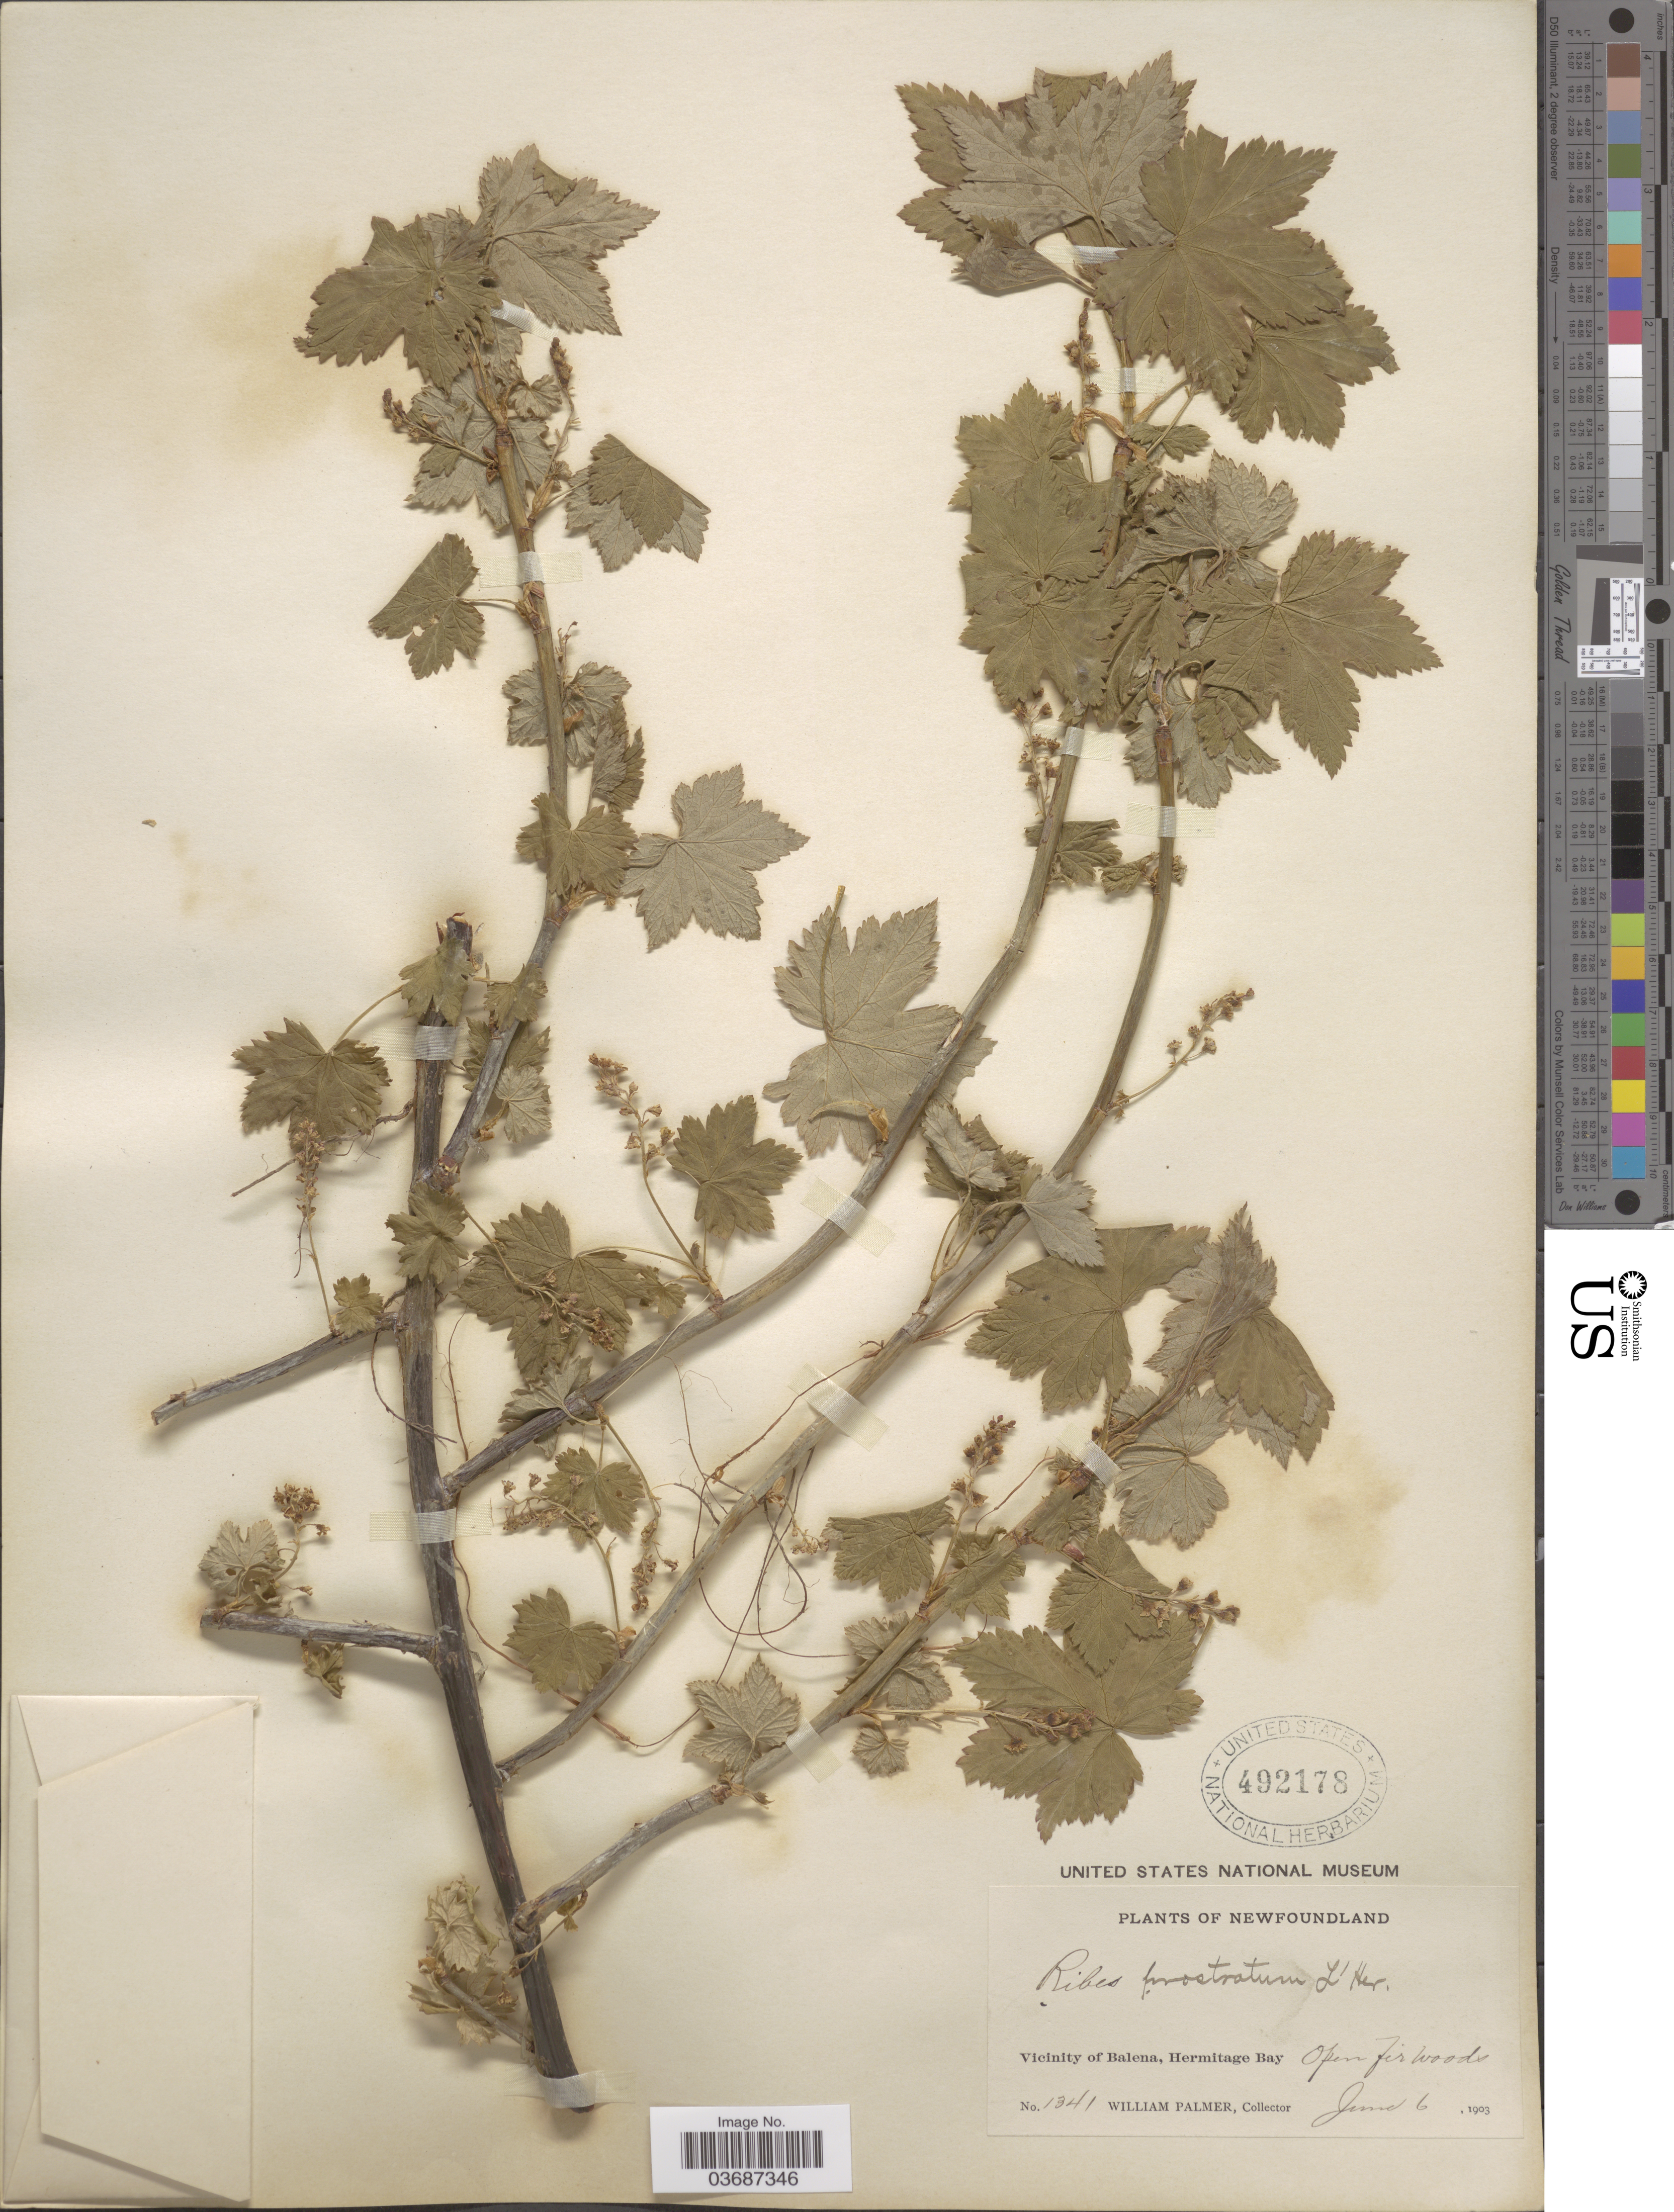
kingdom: Plantae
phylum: Tracheophyta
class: Magnoliopsida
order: Saxifragales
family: Grossulariaceae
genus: Ribes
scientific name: Ribes glandulosum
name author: Ruiz & Pav.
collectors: W. Palmer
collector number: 1341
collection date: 1903-06-06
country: Canada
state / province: Newfoundland and Labrador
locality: Vicinity of Balena, Hermitage Bay.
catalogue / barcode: US 492178